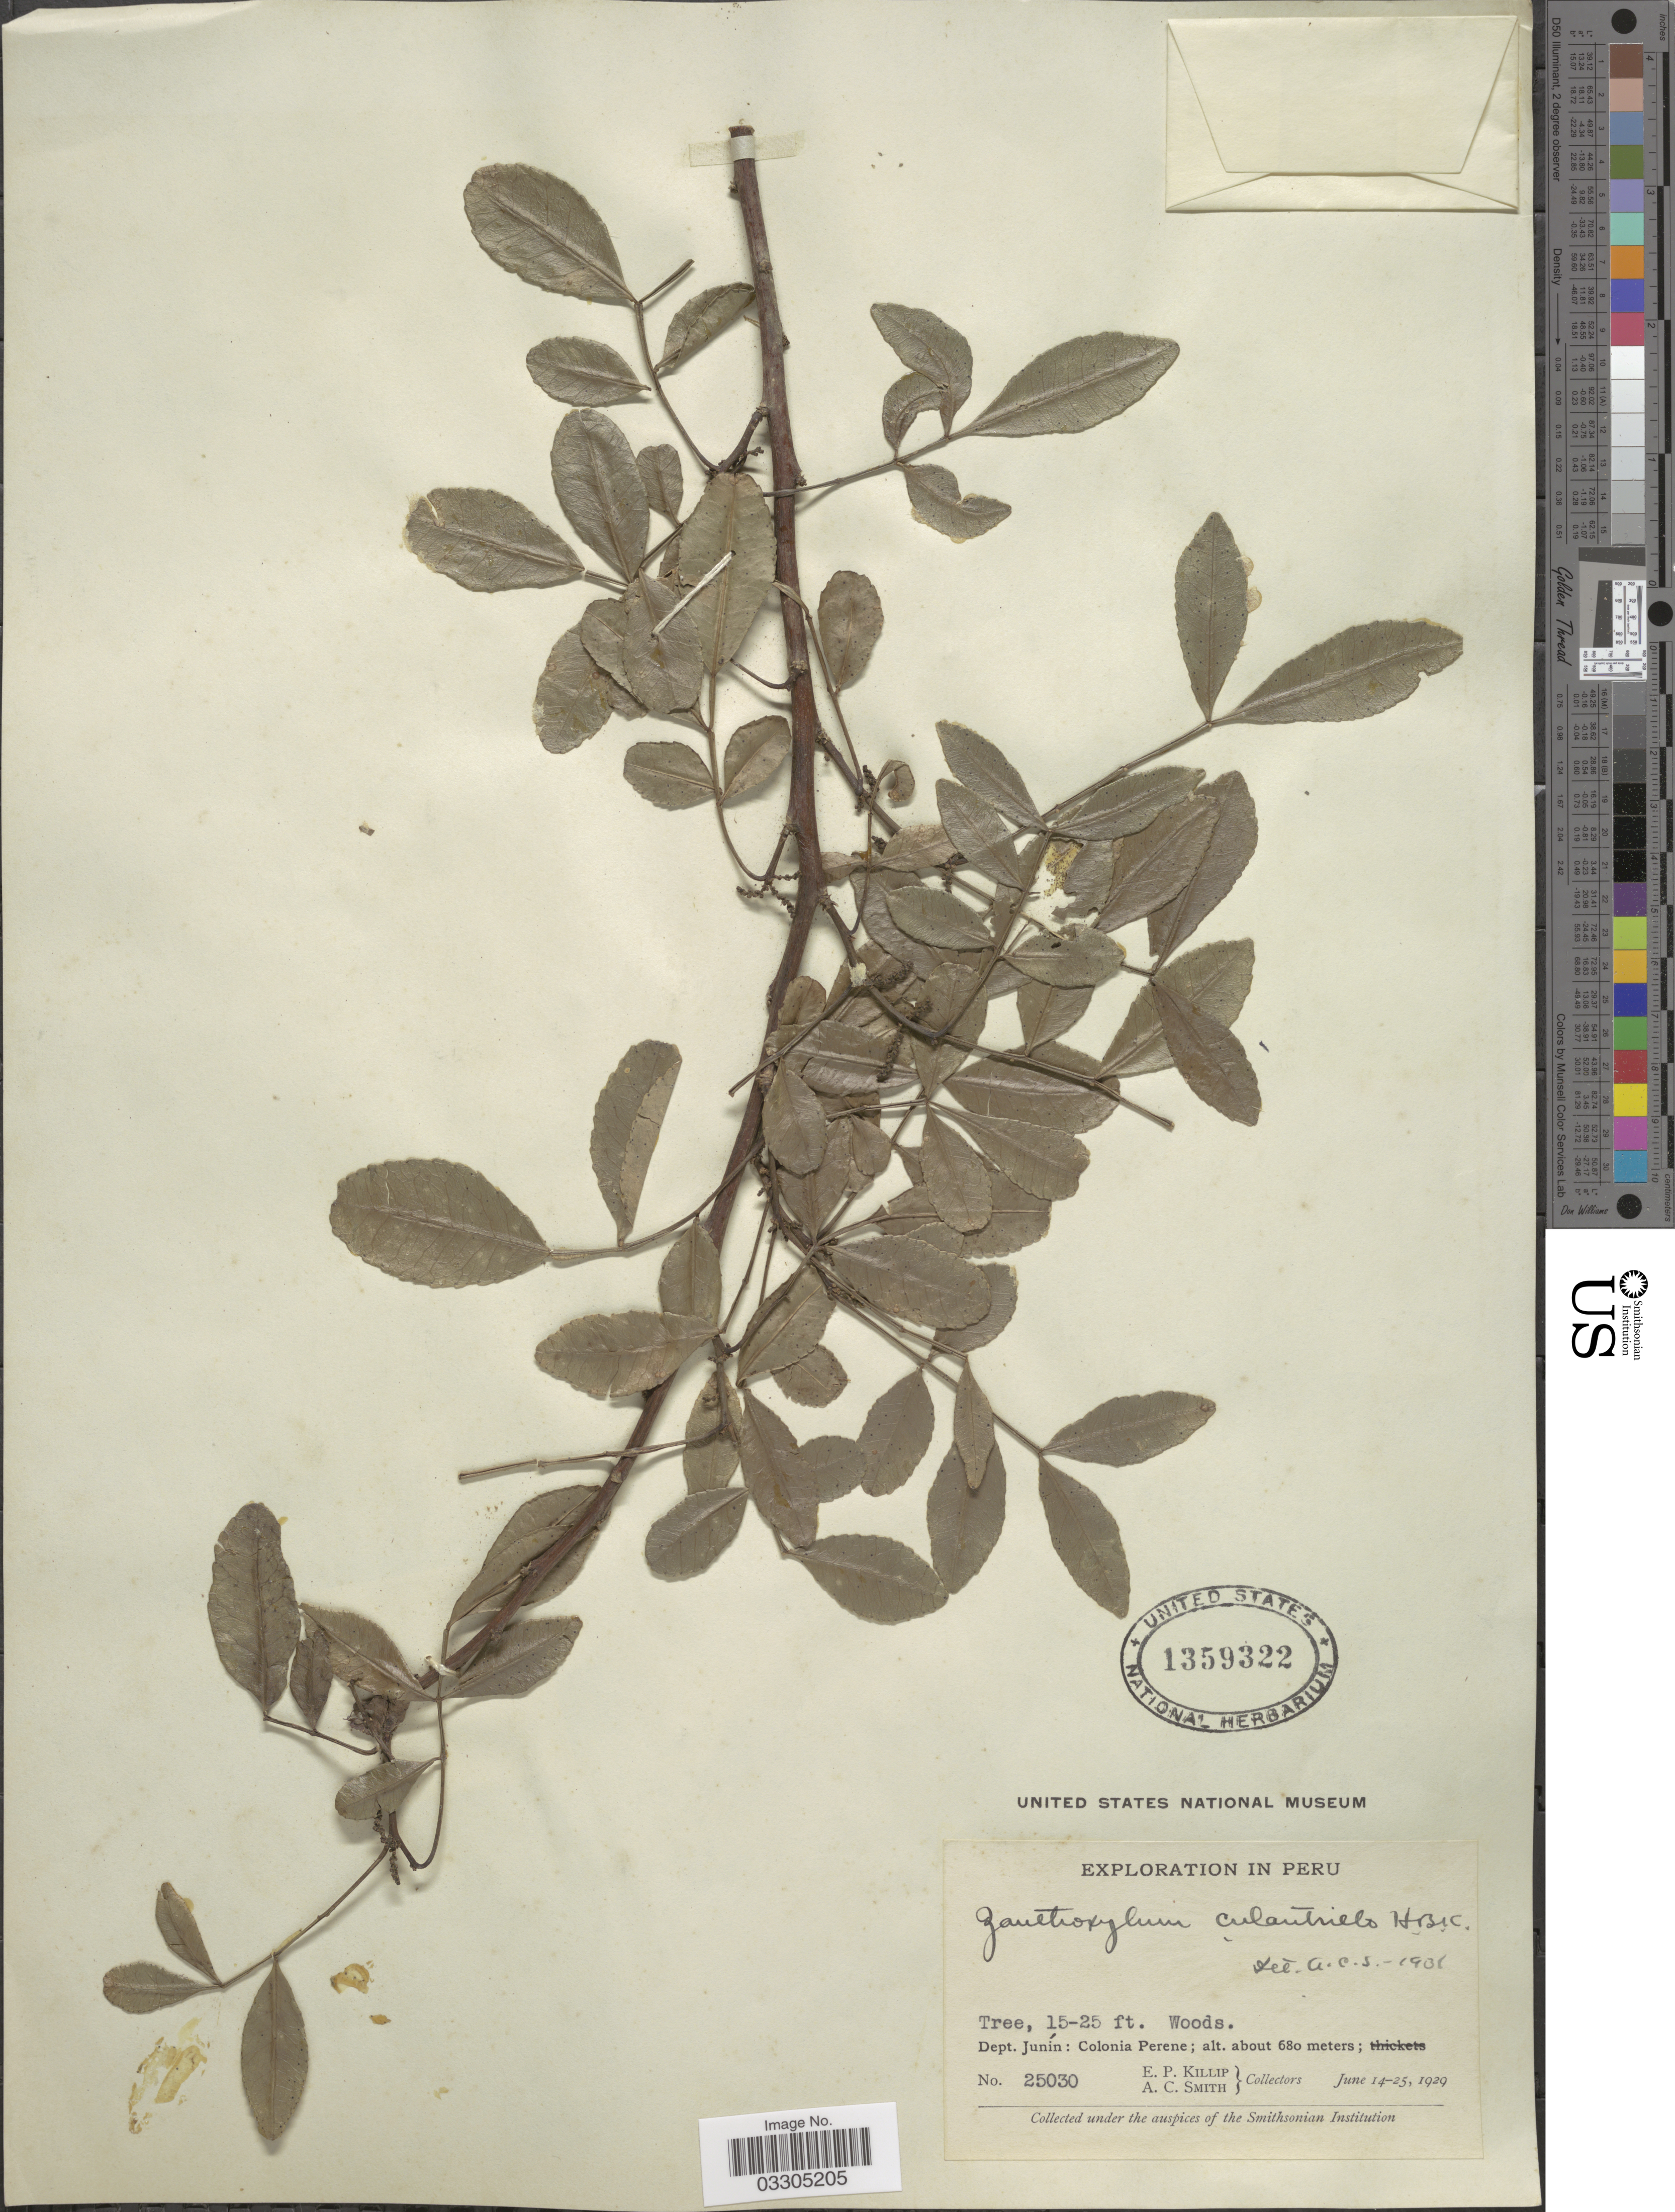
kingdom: Plantae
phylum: Tracheophyta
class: Magnoliopsida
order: Sapindales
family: Rutaceae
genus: Zanthoxylum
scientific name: Zanthoxylum culantrillo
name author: Kunth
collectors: E. P. Killip & A. C. Smith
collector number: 25030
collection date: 1929-06-14/1929-06-25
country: Peru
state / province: Junín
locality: Dept. Junín: Colonia Perene.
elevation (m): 680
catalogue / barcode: US 1359322